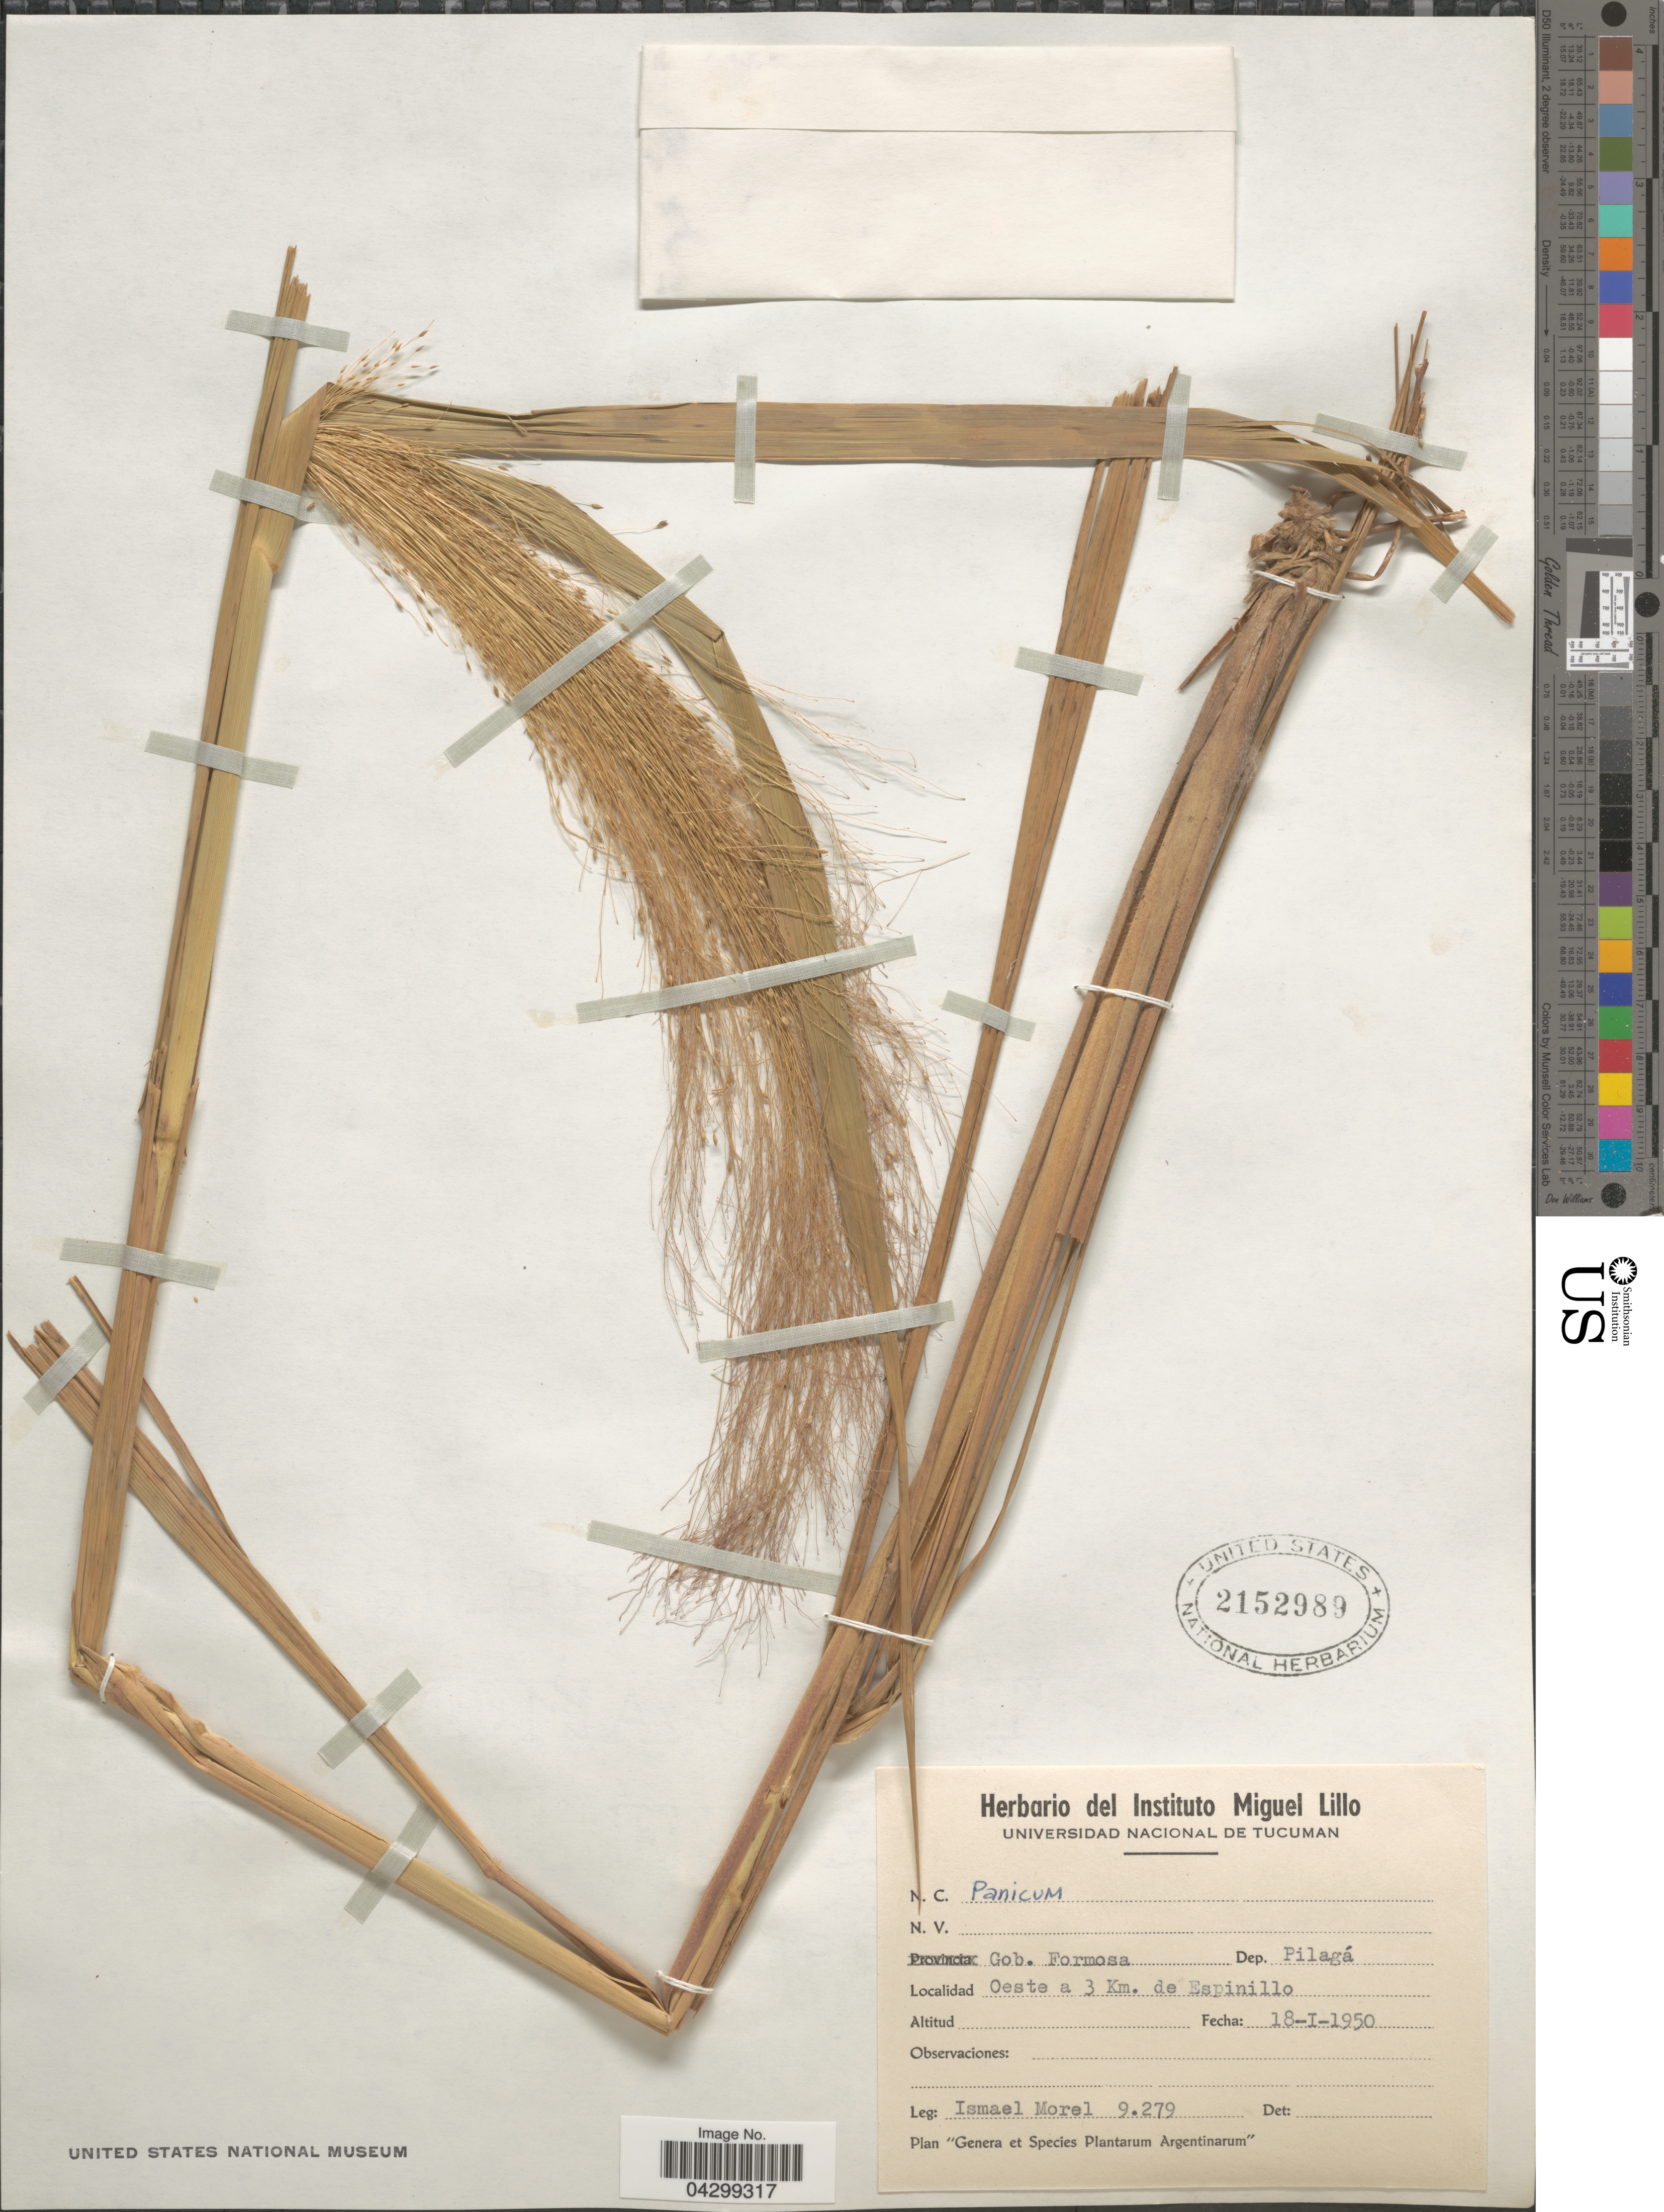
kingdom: Plantae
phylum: Tracheophyta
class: Liliopsida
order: Poales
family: Poaceae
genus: Panicum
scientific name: Panicum bergii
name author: Arechav.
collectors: I. Morel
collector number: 9279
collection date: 1950-01-18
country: Argentina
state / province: Formosa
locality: Gob. Formosa. Dep. Pilagá. Oeste a 3 Km. de Espinillo.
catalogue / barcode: US 2152989